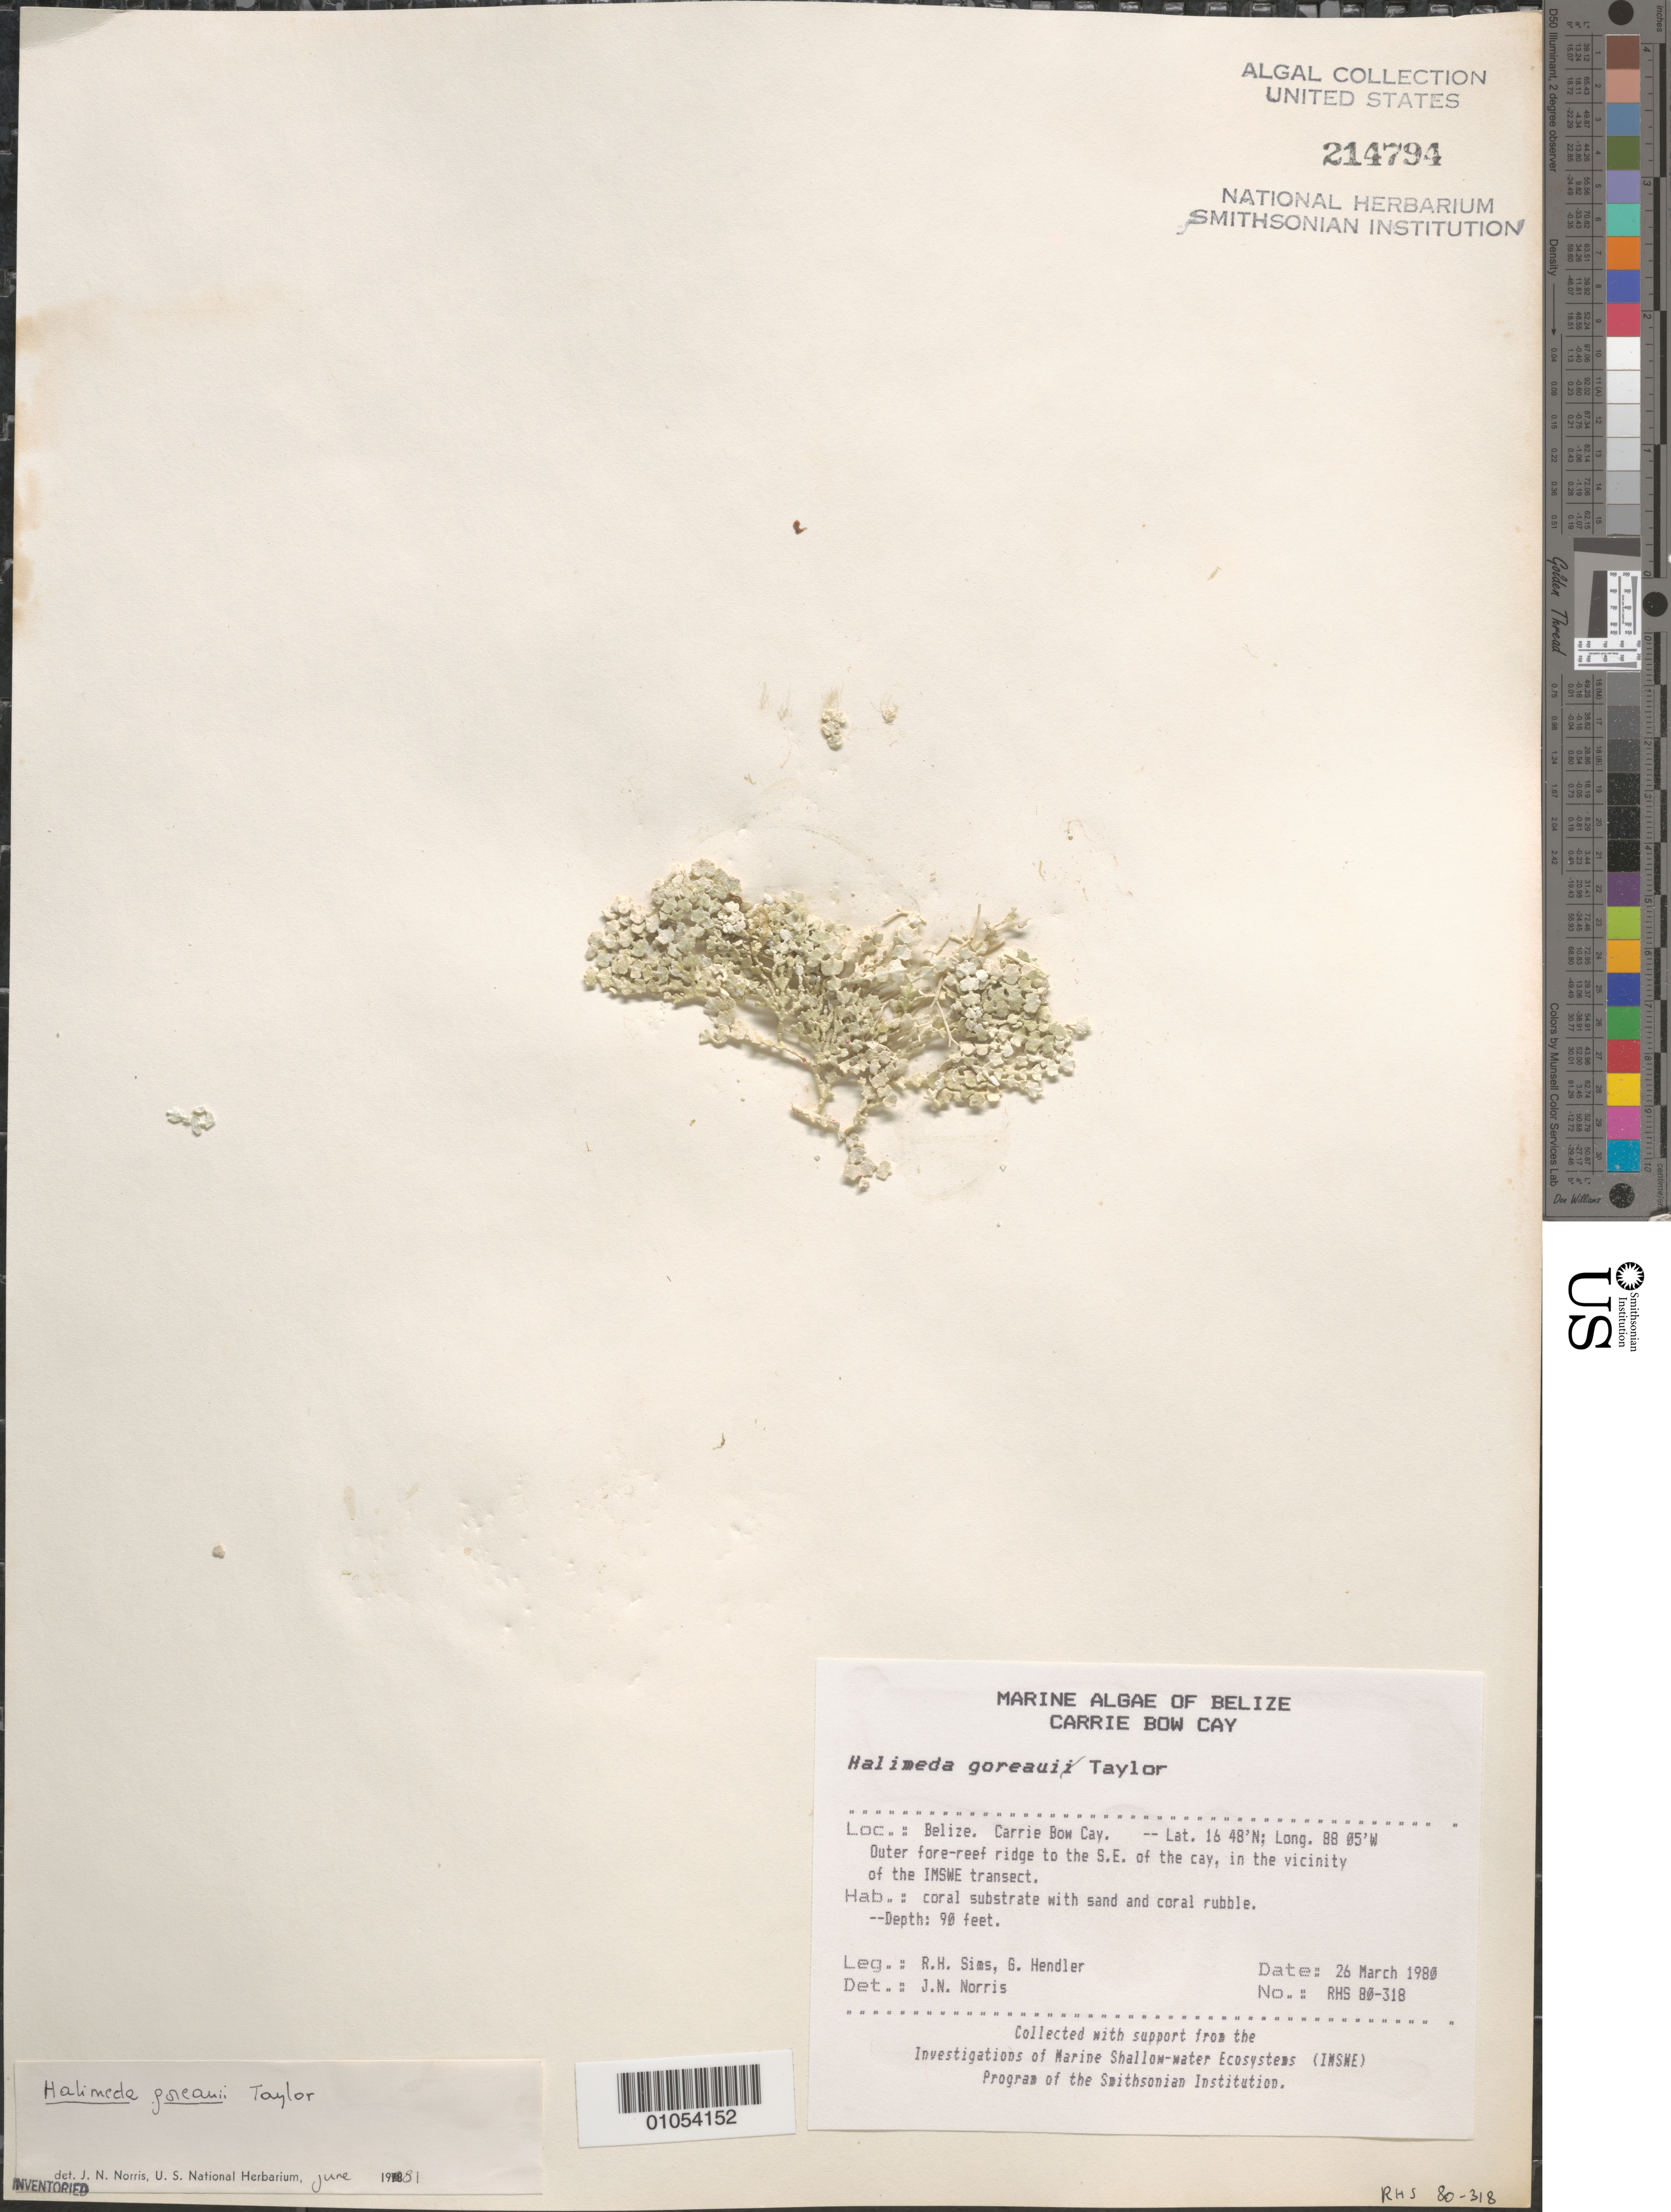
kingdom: Plantae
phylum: Chlorophyta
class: Ulvophyceae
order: Bryopsidales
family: Halimedaceae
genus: Halimeda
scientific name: Halimeda goreaui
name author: W.R. Taylor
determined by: Norris, James N.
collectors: R. H. Sims & G. Hendler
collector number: RHS 80-318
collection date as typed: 26 Mar 1980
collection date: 1980-03-26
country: Belize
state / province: Stann Creek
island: Carrie Bow Cay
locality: Outer fore-reef ridge to southeast of Carrie Bow Cay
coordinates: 16 48'N, 88 05'W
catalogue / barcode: US 214794